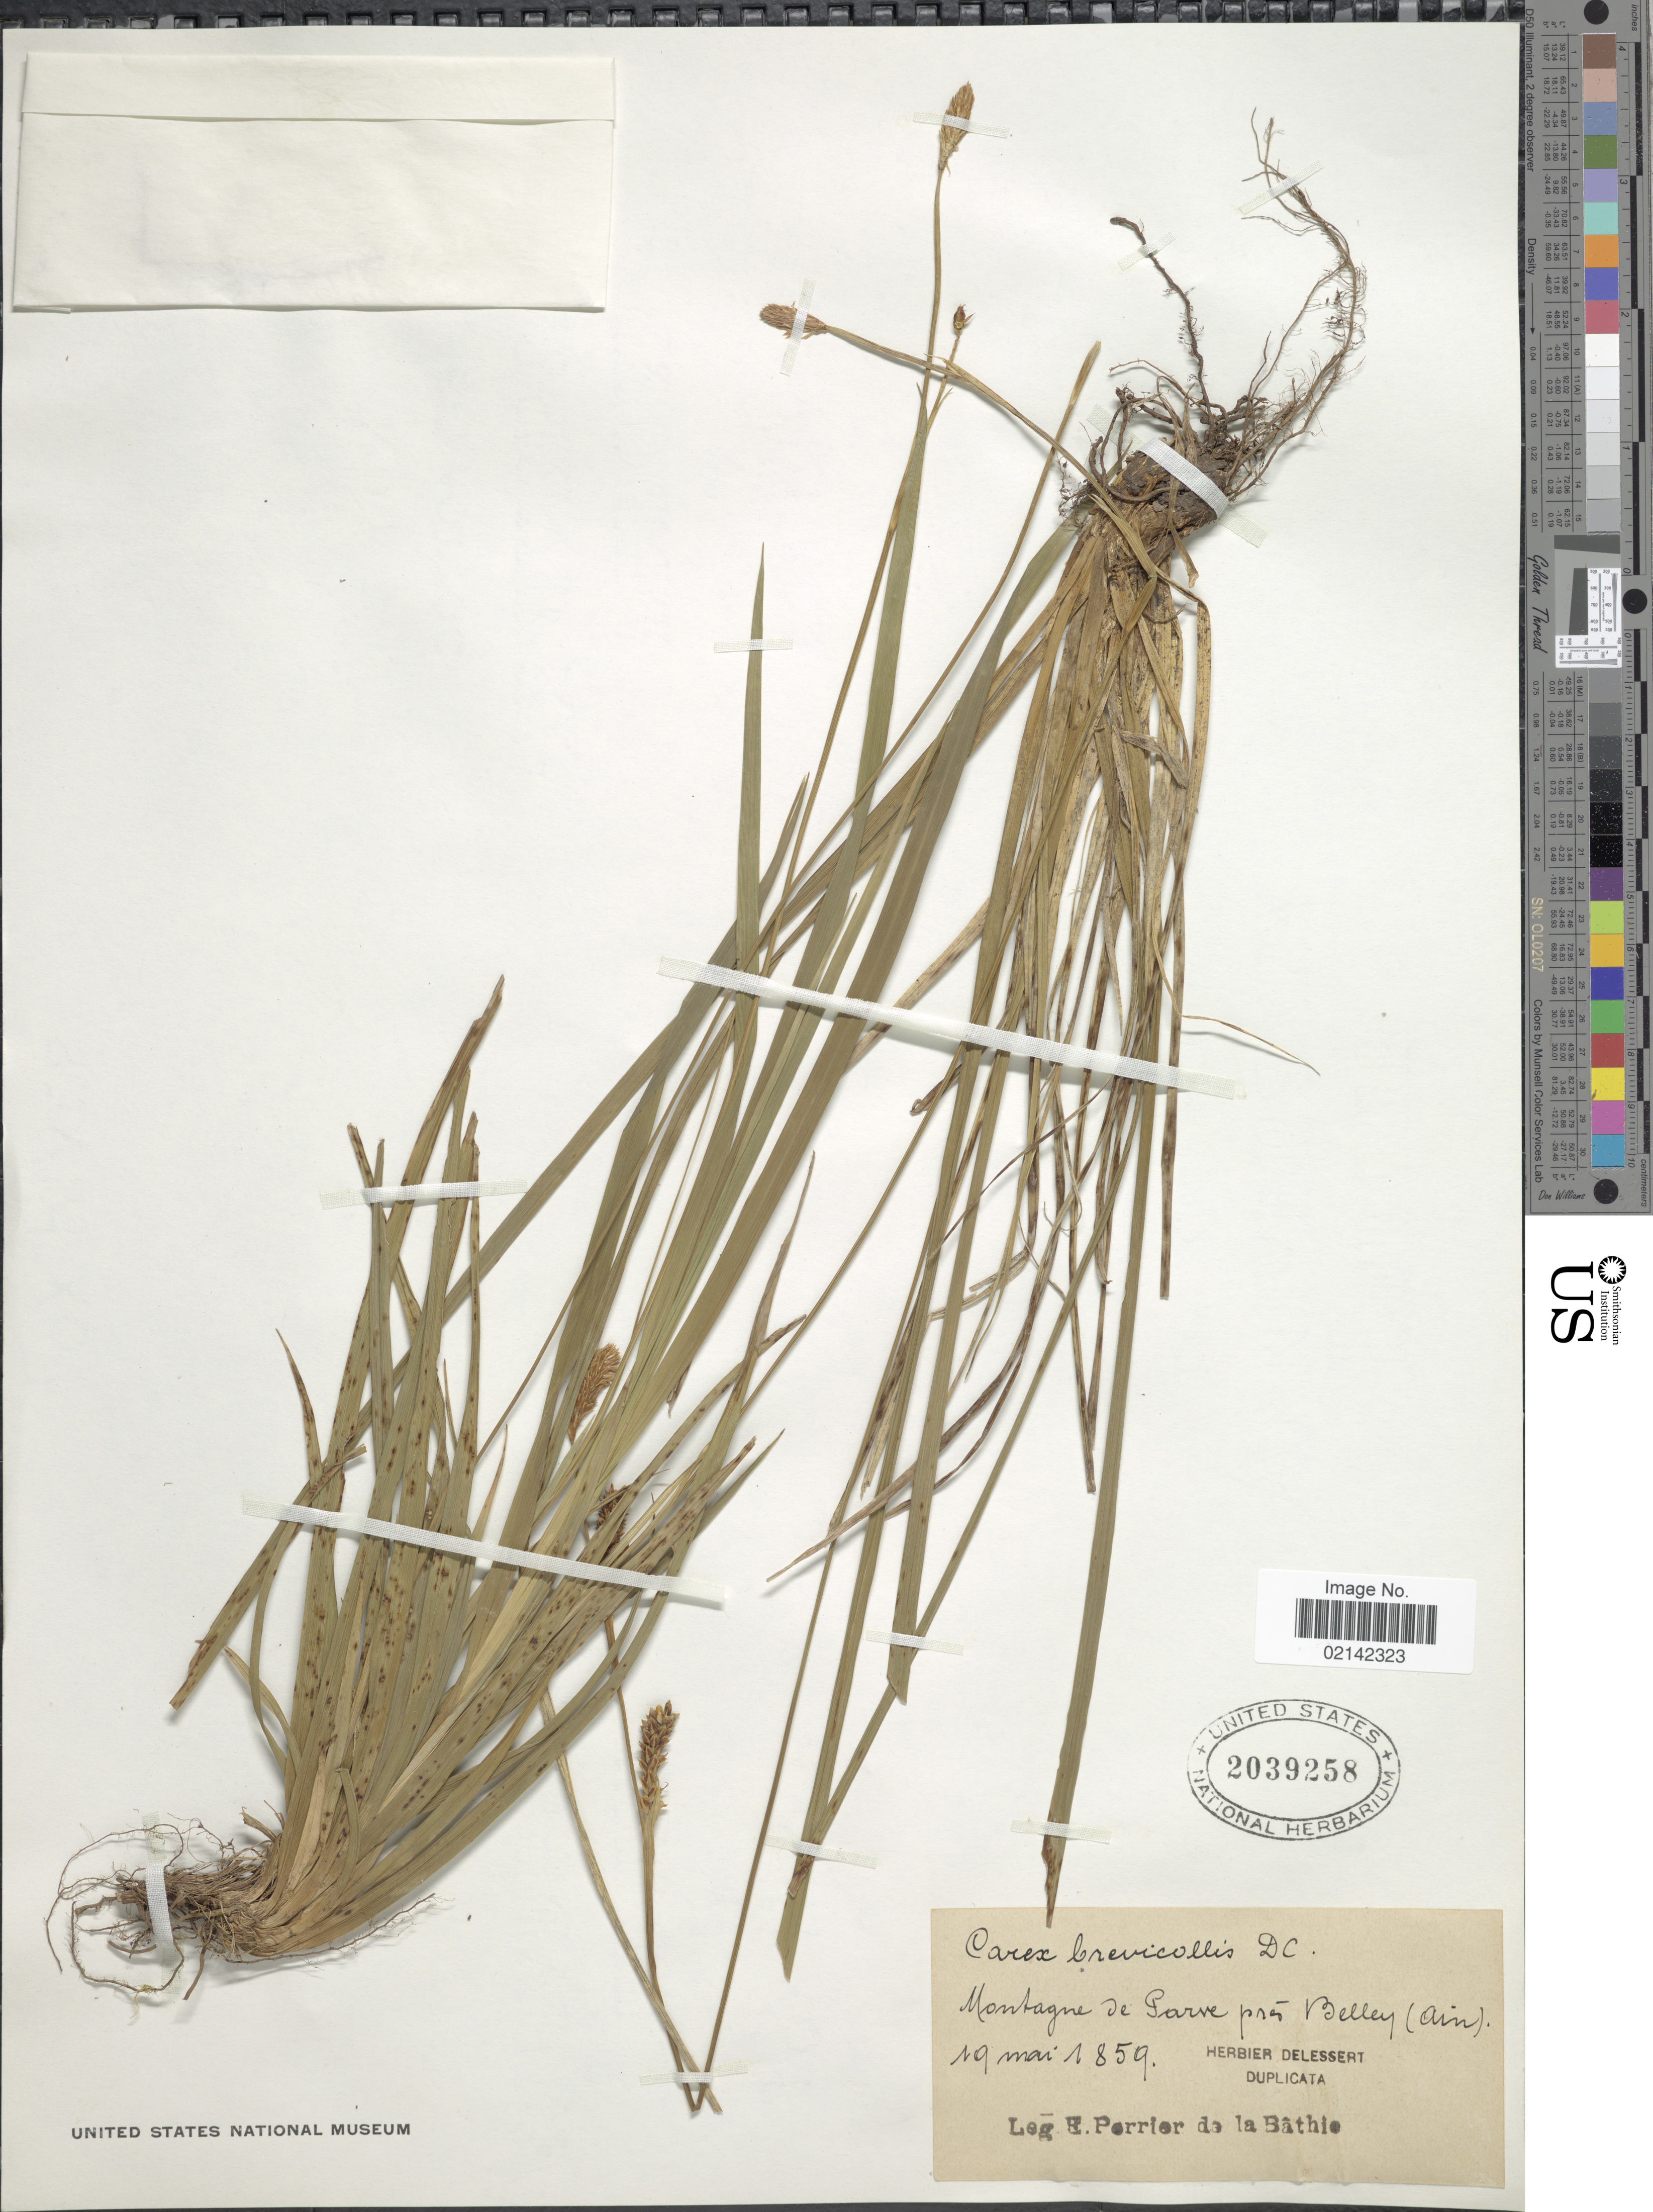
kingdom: Plantae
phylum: Tracheophyta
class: Liliopsida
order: Poales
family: Cyperaceae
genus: Carex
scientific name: Carex brevicollis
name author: DC.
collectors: E. Perrier de la Bâthie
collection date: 1859-05-19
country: France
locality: Montagne de Parve prés Belley (Ain)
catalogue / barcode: US 2039258